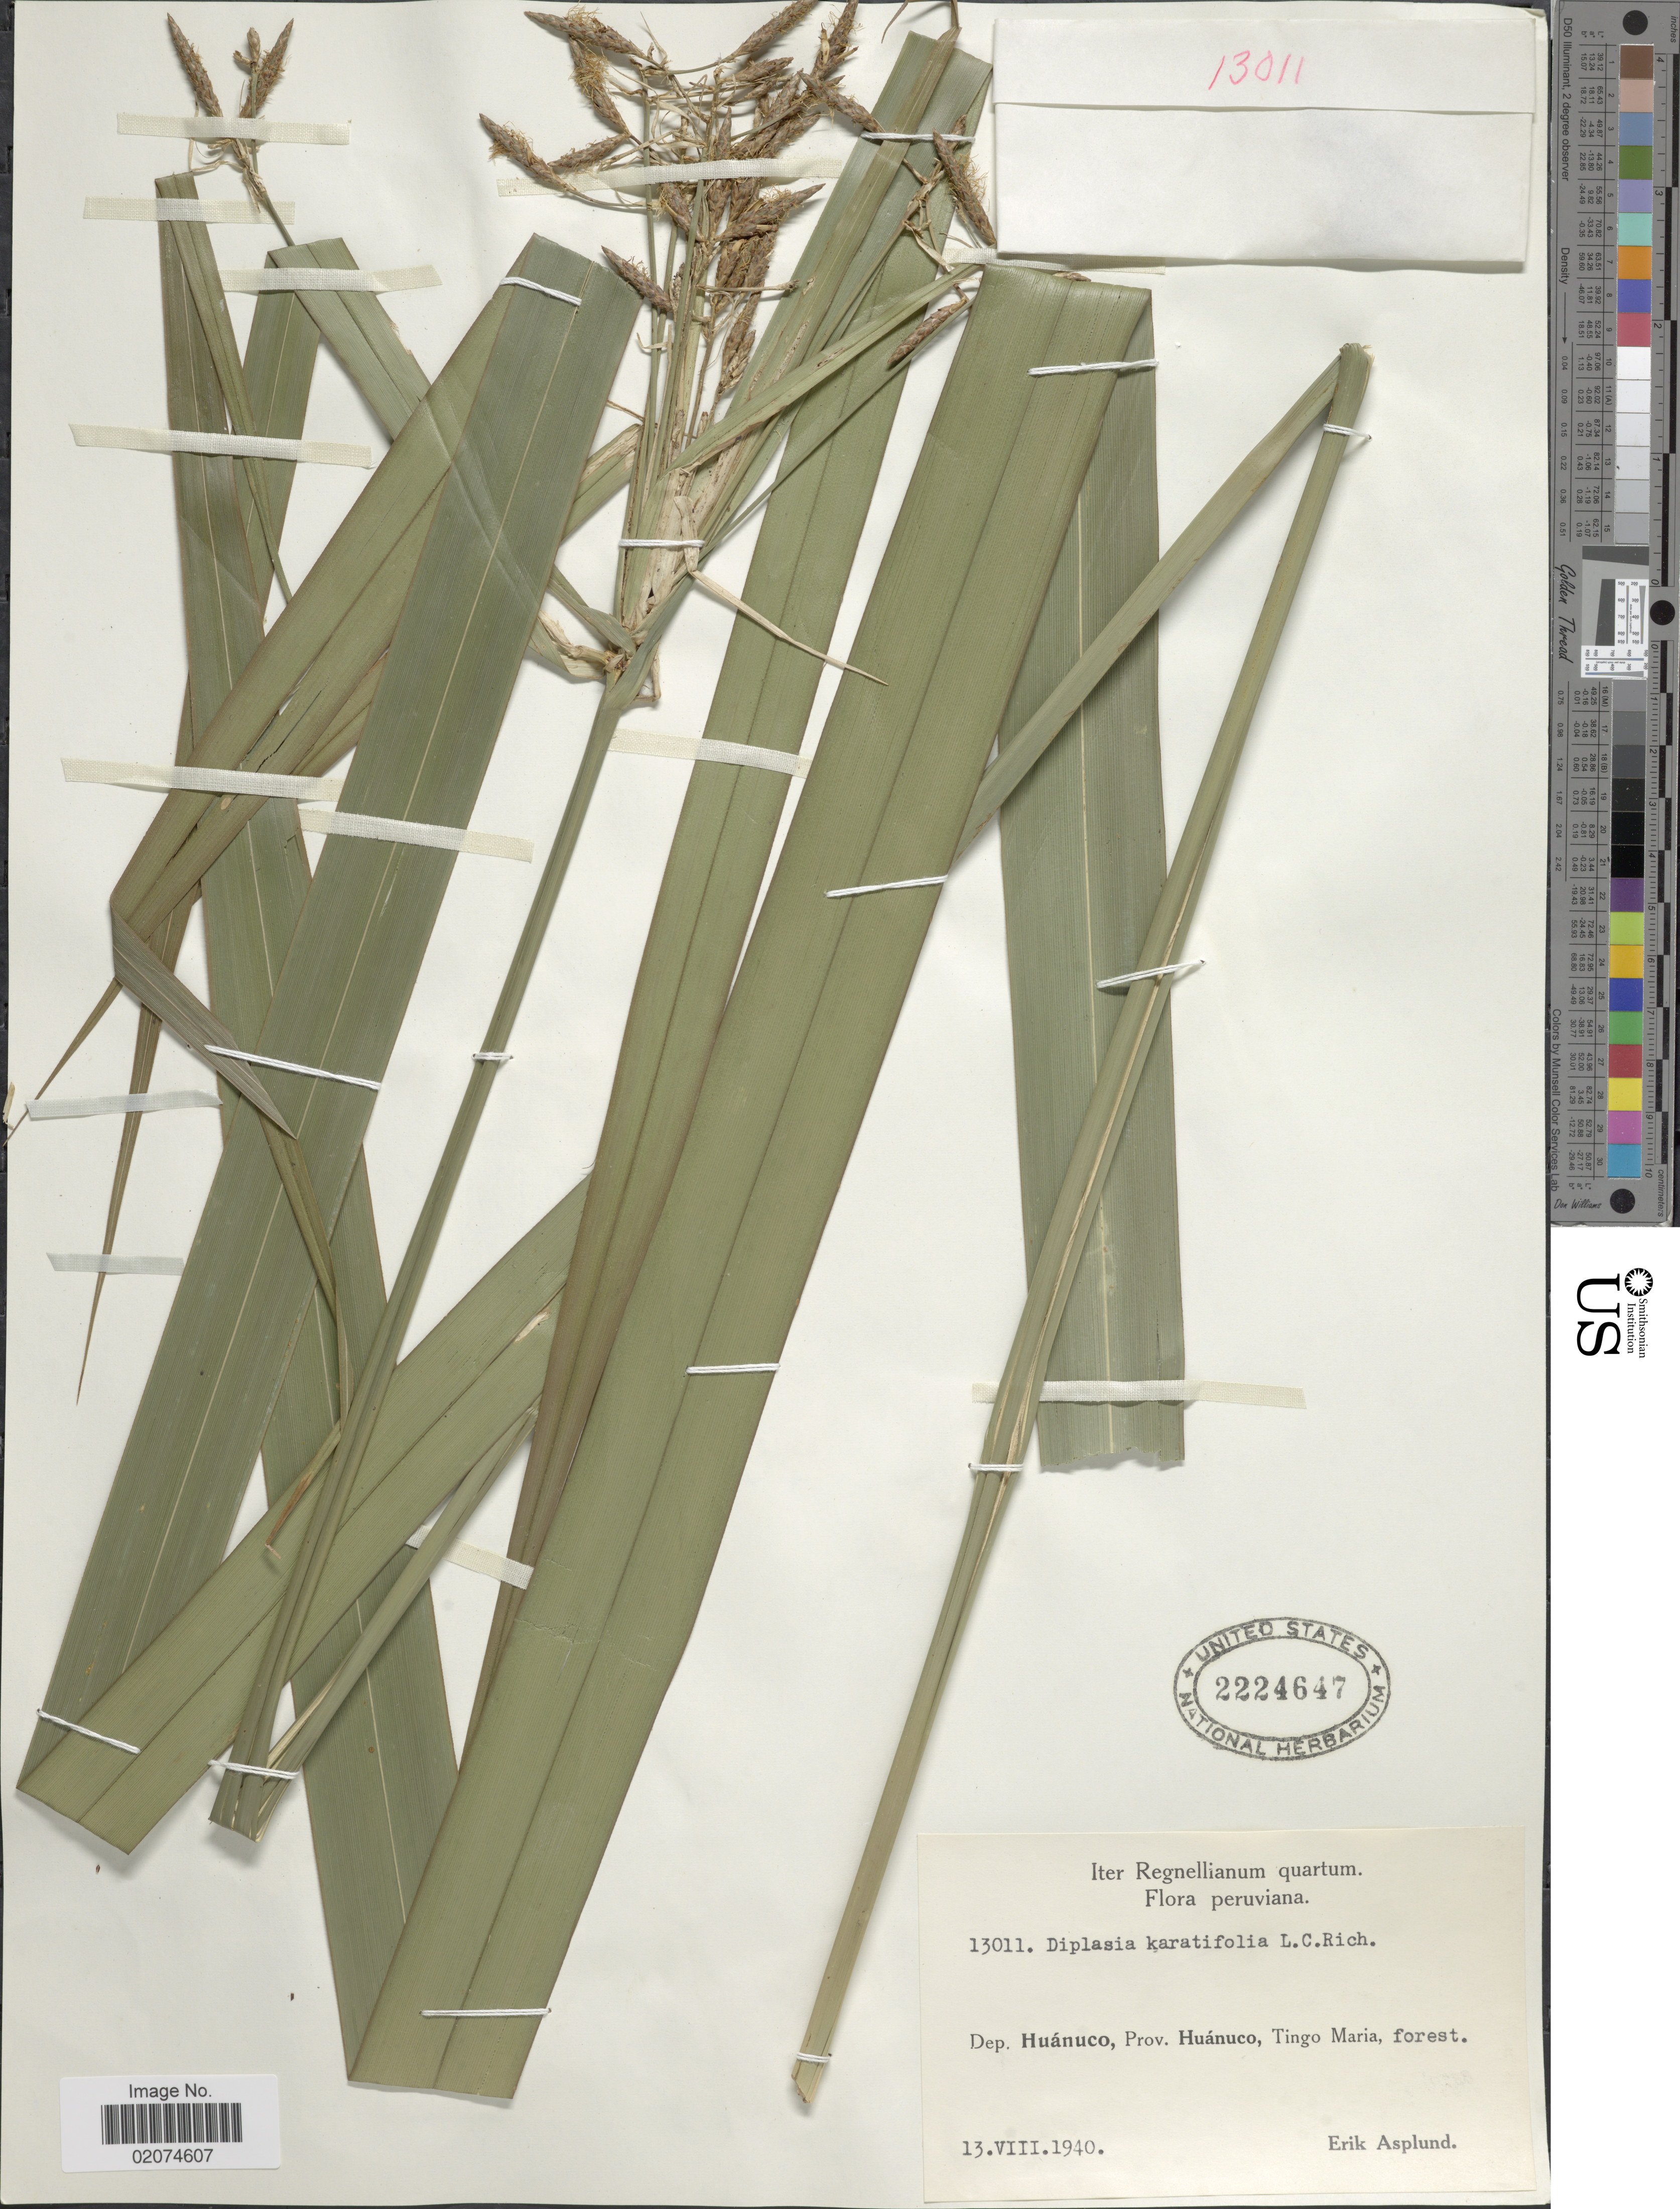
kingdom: Plantae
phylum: Tracheophyta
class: Liliopsida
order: Poales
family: Cyperaceae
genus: Diplasia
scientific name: Diplasia karatifolia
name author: Rich.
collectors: E. Asplund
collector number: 13011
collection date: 1940-08-13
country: Peru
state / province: Huánuco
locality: Dep. Huanuco, Prov. Huanuco, Tingo Maria, forest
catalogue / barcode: US 2224647